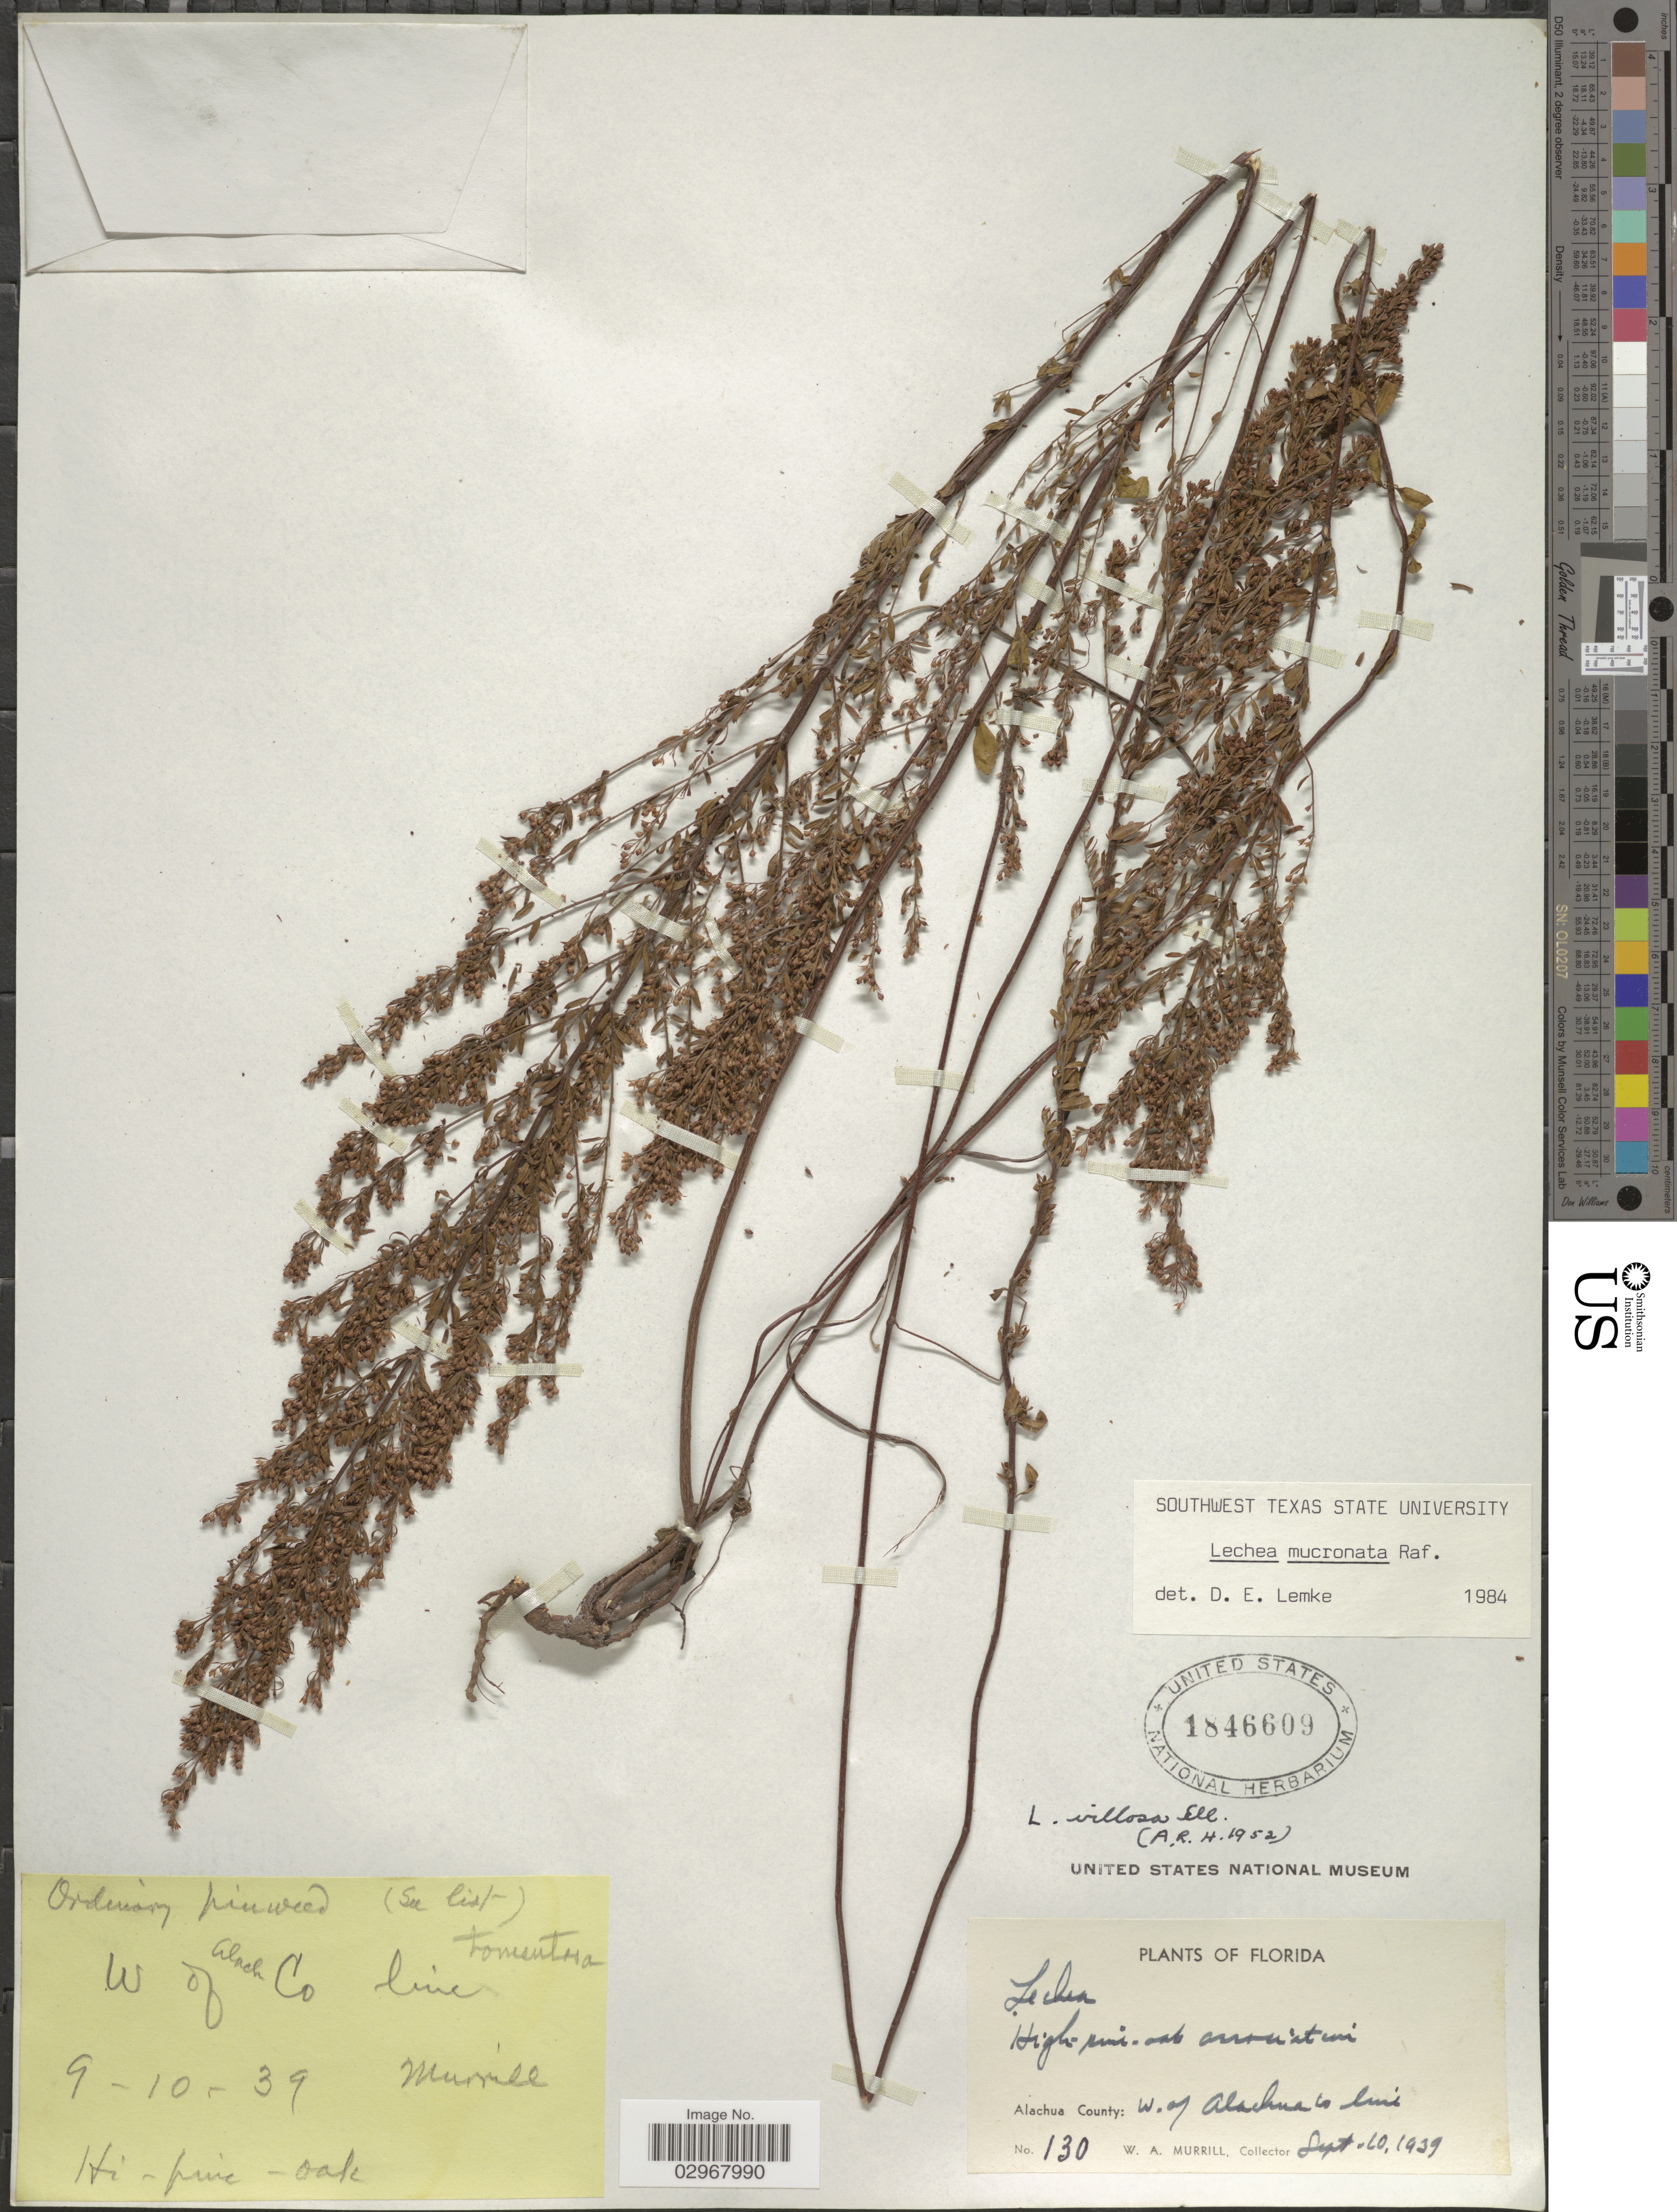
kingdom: Plantae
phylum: Tracheophyta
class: Magnoliopsida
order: Malvales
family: Cistaceae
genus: Lechea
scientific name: Lechea mucronata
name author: Raf.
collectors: W. A. Murrill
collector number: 130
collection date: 1939-09-10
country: United States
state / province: Florida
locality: Alachua County: W. of Alachua to line.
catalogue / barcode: US 1846609